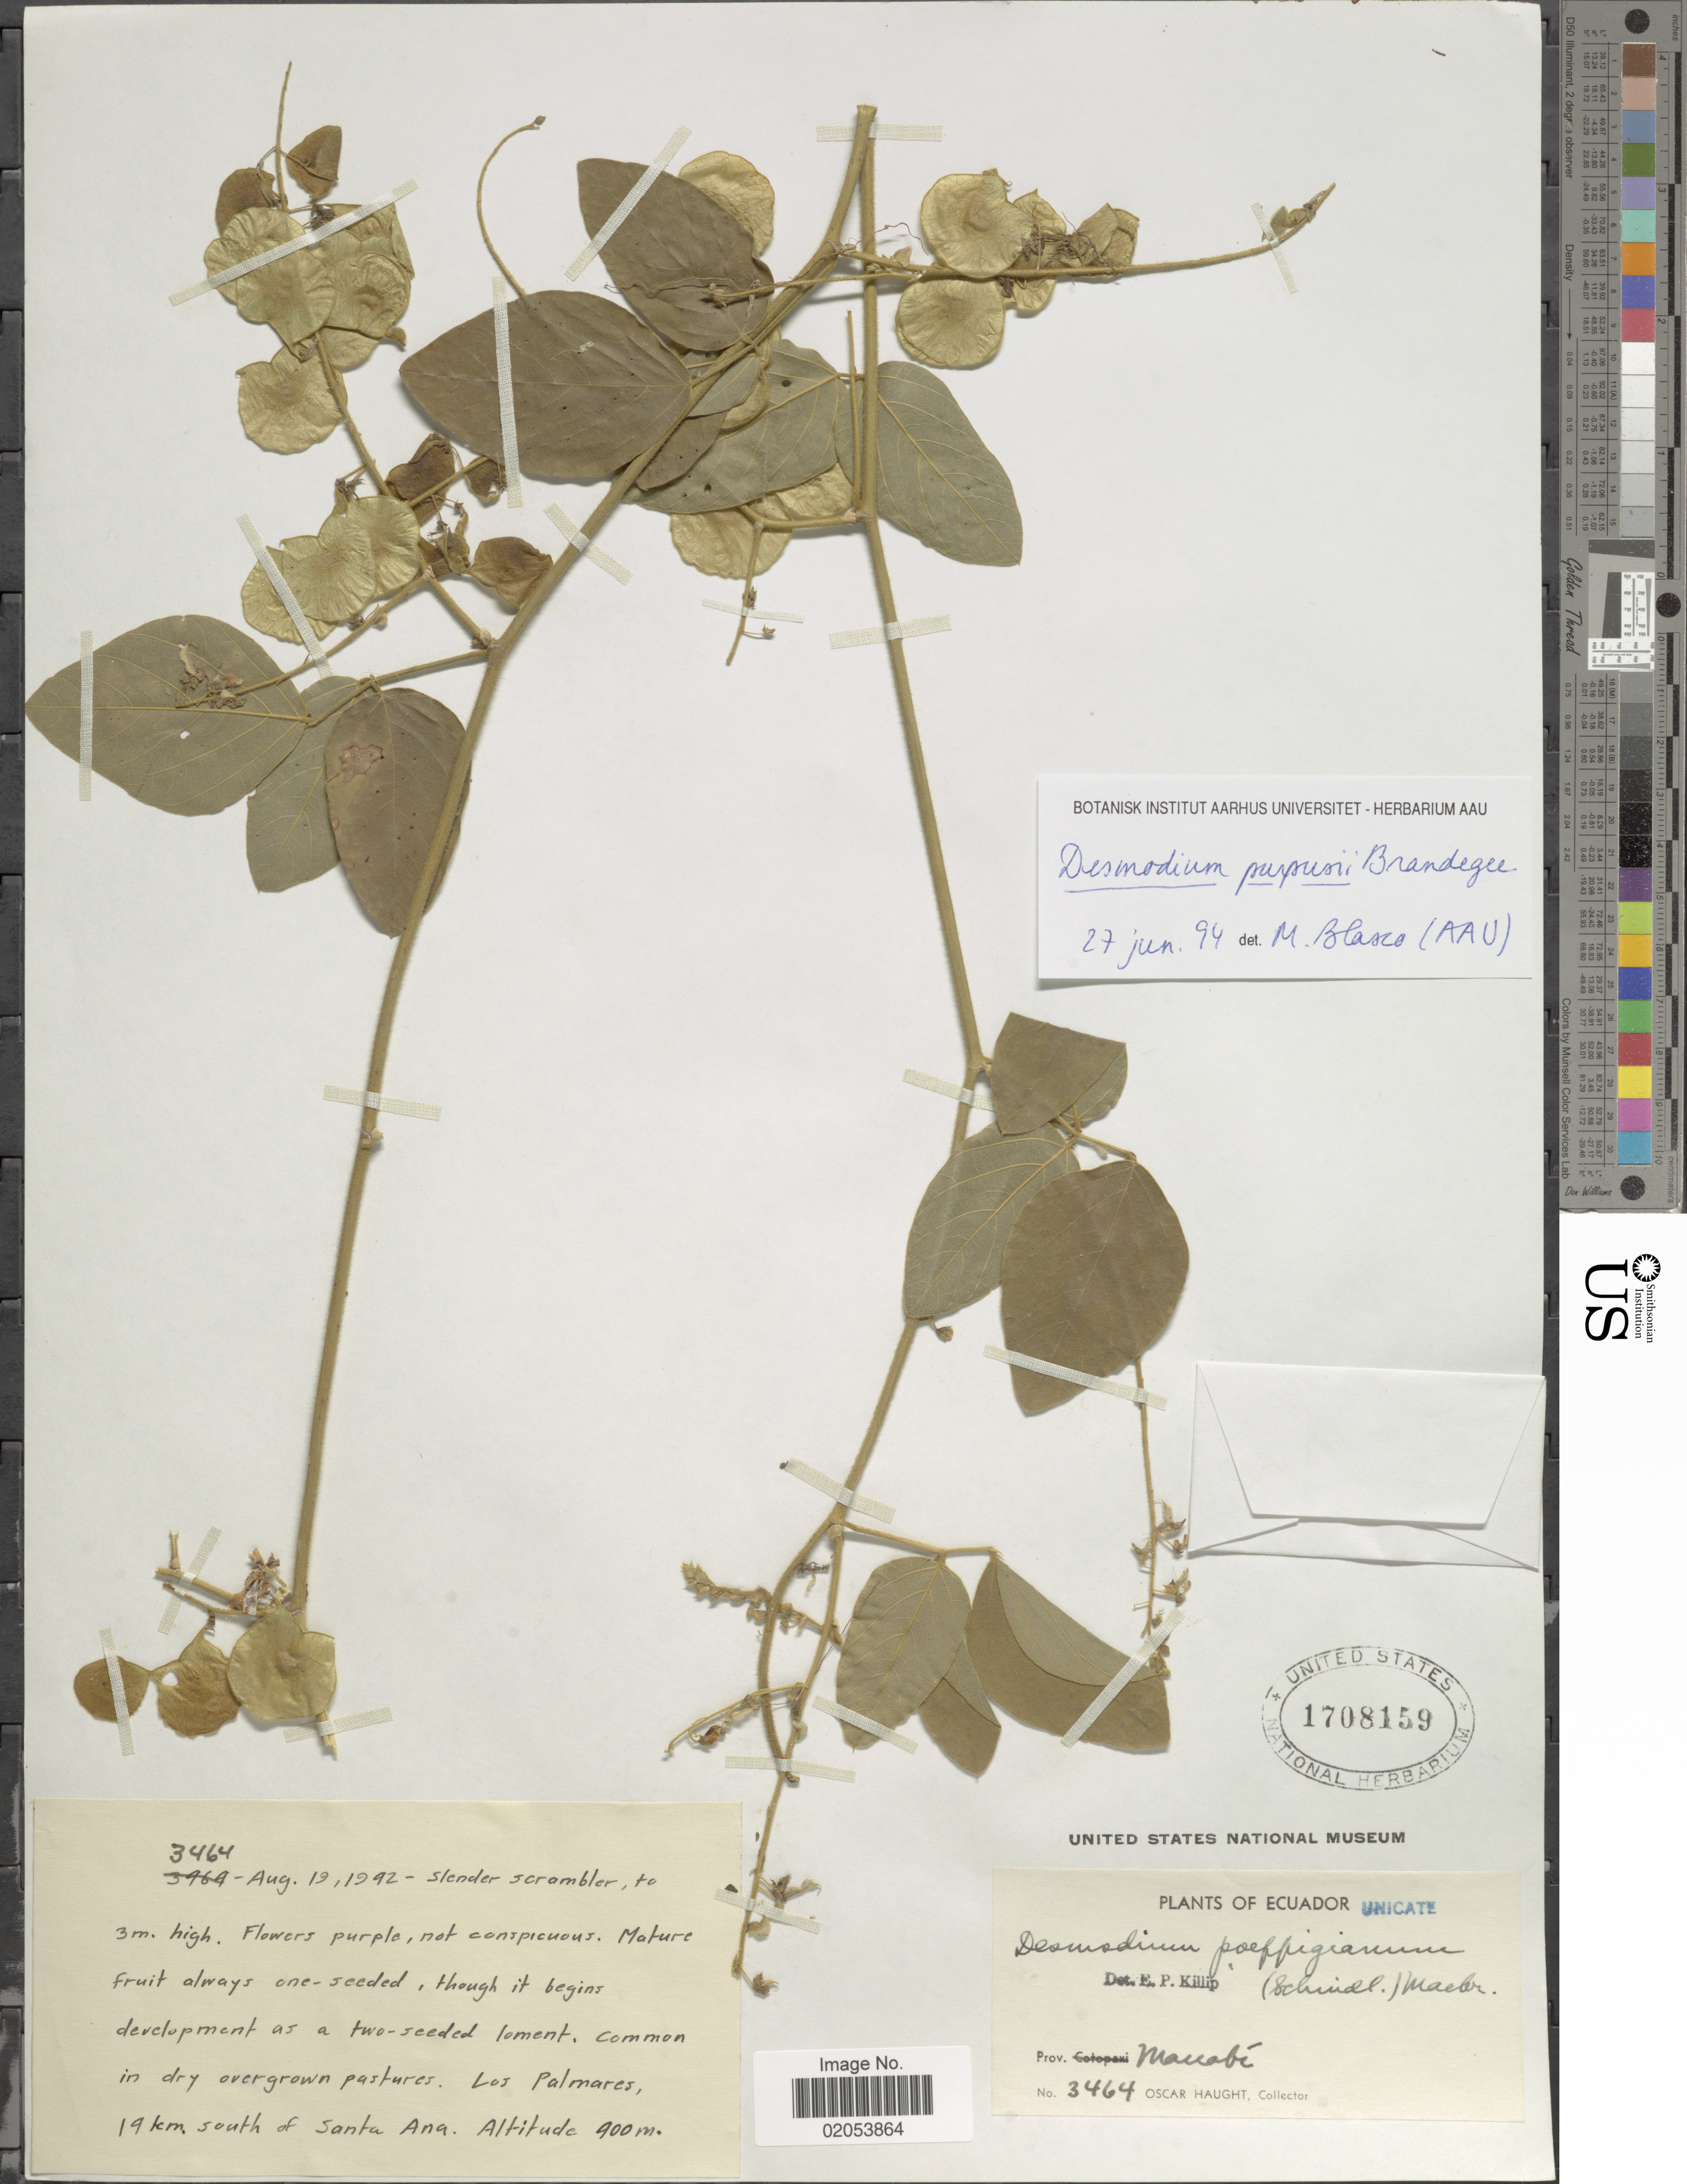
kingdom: Plantae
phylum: Tracheophyta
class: Magnoliopsida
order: Fabales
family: Fabaceae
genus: Desmodium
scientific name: Desmodium purpusii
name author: Brandegee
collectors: O. Haught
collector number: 3464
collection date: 1942-08-19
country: Ecuador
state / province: Manabí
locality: Los Palmares, 19 km south of Santa Ana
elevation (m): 900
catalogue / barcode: US 1708159